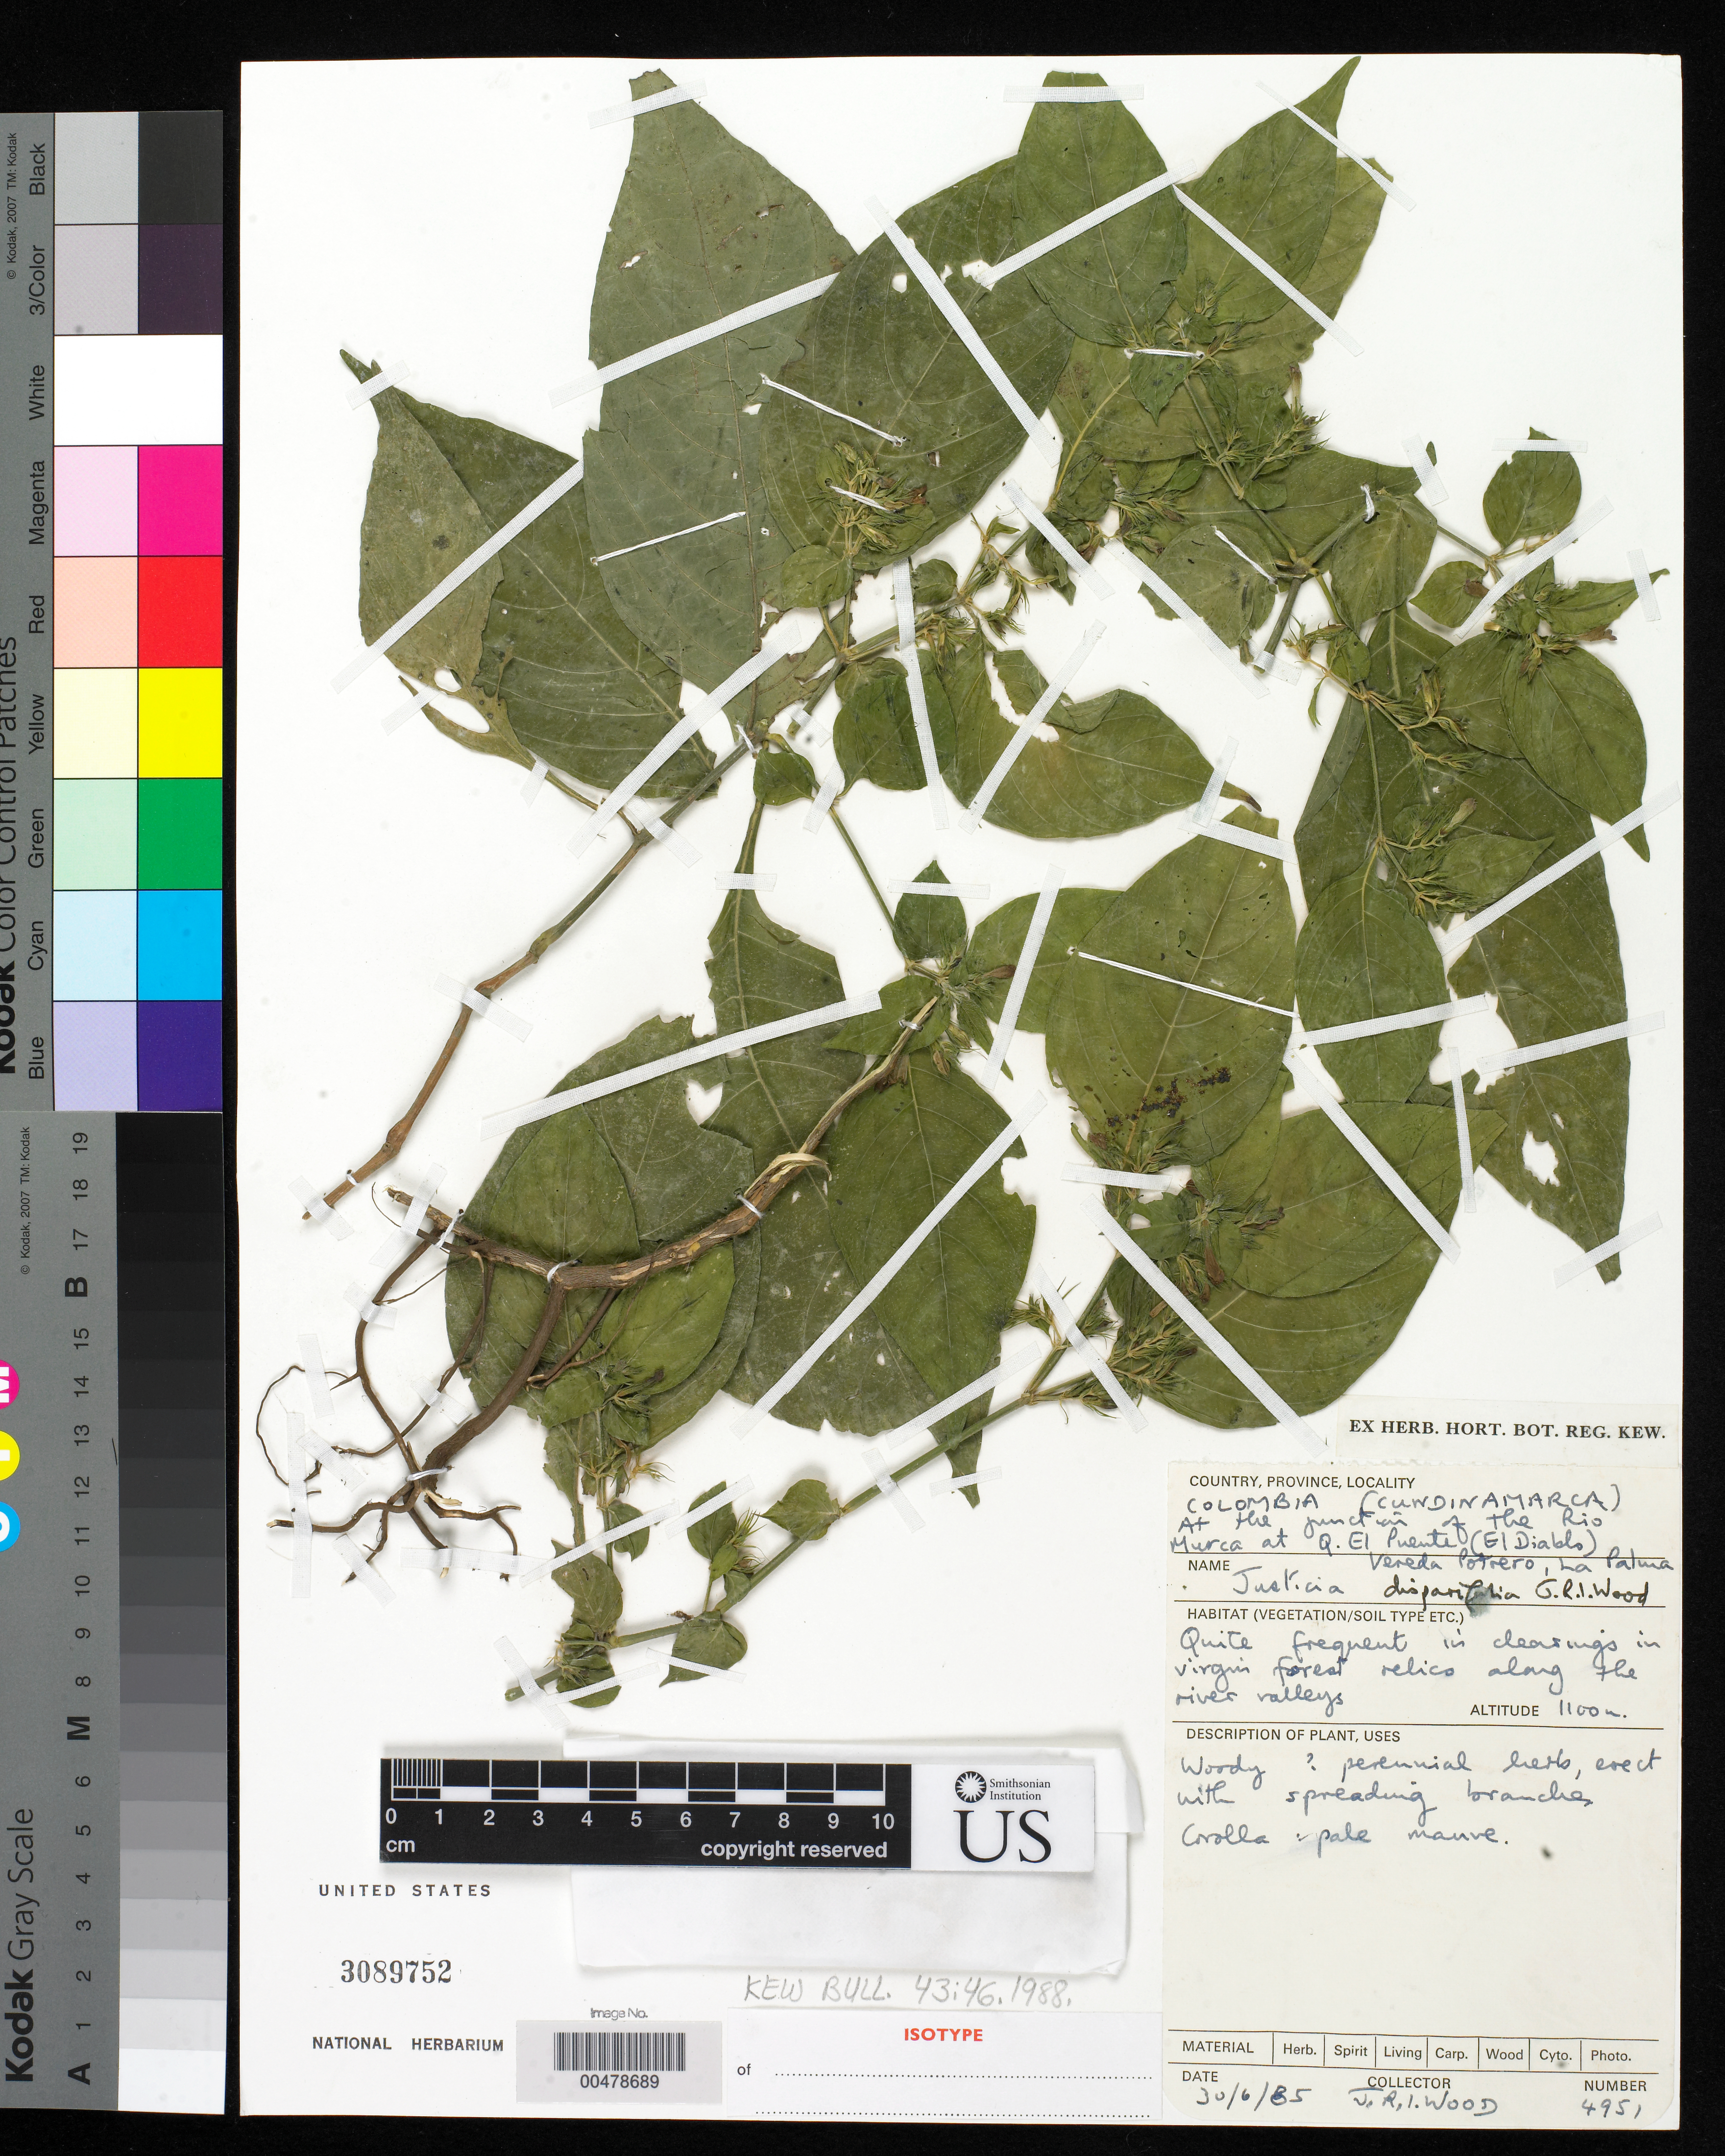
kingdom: Plantae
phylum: Tracheophyta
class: Magnoliopsida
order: Lamiales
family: Acanthaceae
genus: Justicia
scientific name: Justicia disparifolia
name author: J.R.I. Wood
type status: Isotype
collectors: J. R. I. Wood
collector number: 4951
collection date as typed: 30 Jun 1985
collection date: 1985-06-30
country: Colombia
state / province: Cundinamarca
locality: Junction of Rio Murca at Quebrada El Puente (El Diablo), Vereda Potrero, La Palma.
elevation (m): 1100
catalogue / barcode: US 3089752